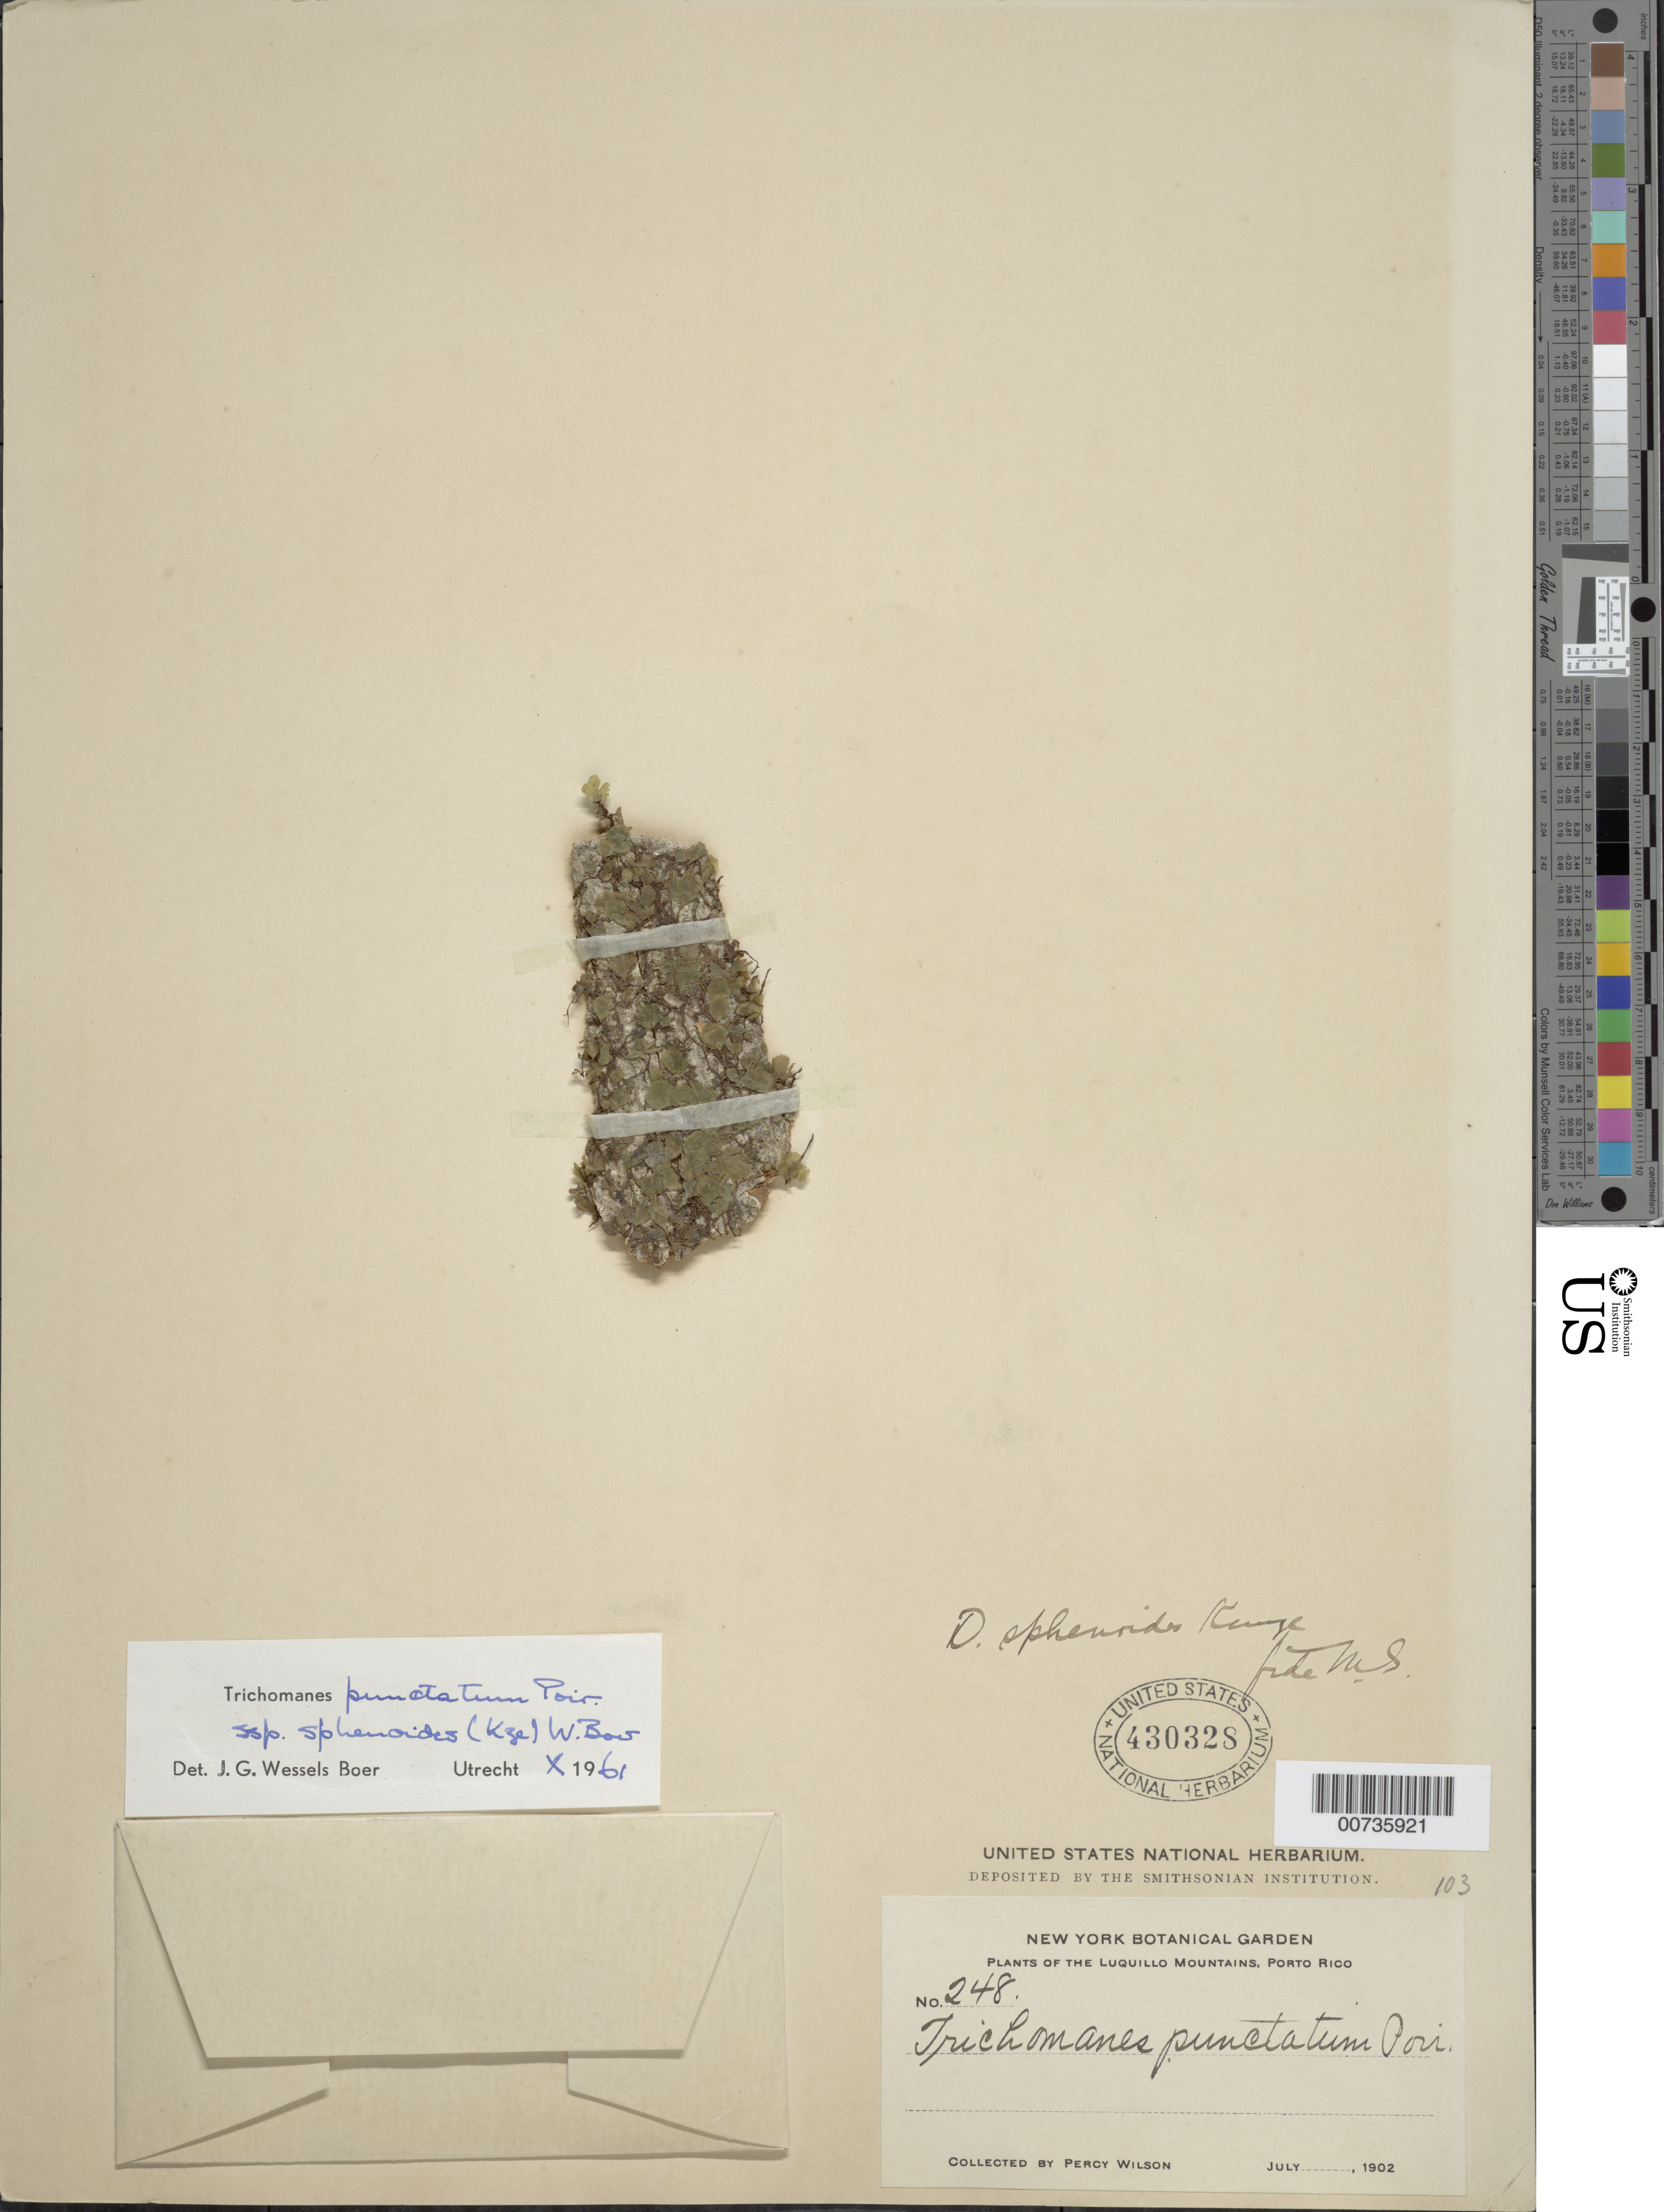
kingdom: Plantae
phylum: Tracheophyta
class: Polypodiopsida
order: Hymenophyllales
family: Hymenophyllaceae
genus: Didymoglossum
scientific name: Didymoglossum punctatum subsp. punctatum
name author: (Poir.) Desv.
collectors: P. Wilson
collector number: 248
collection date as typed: Jul 1902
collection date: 1902-07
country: Puerto Rico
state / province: Luquillo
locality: Luquillo Mts.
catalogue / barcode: US 430328